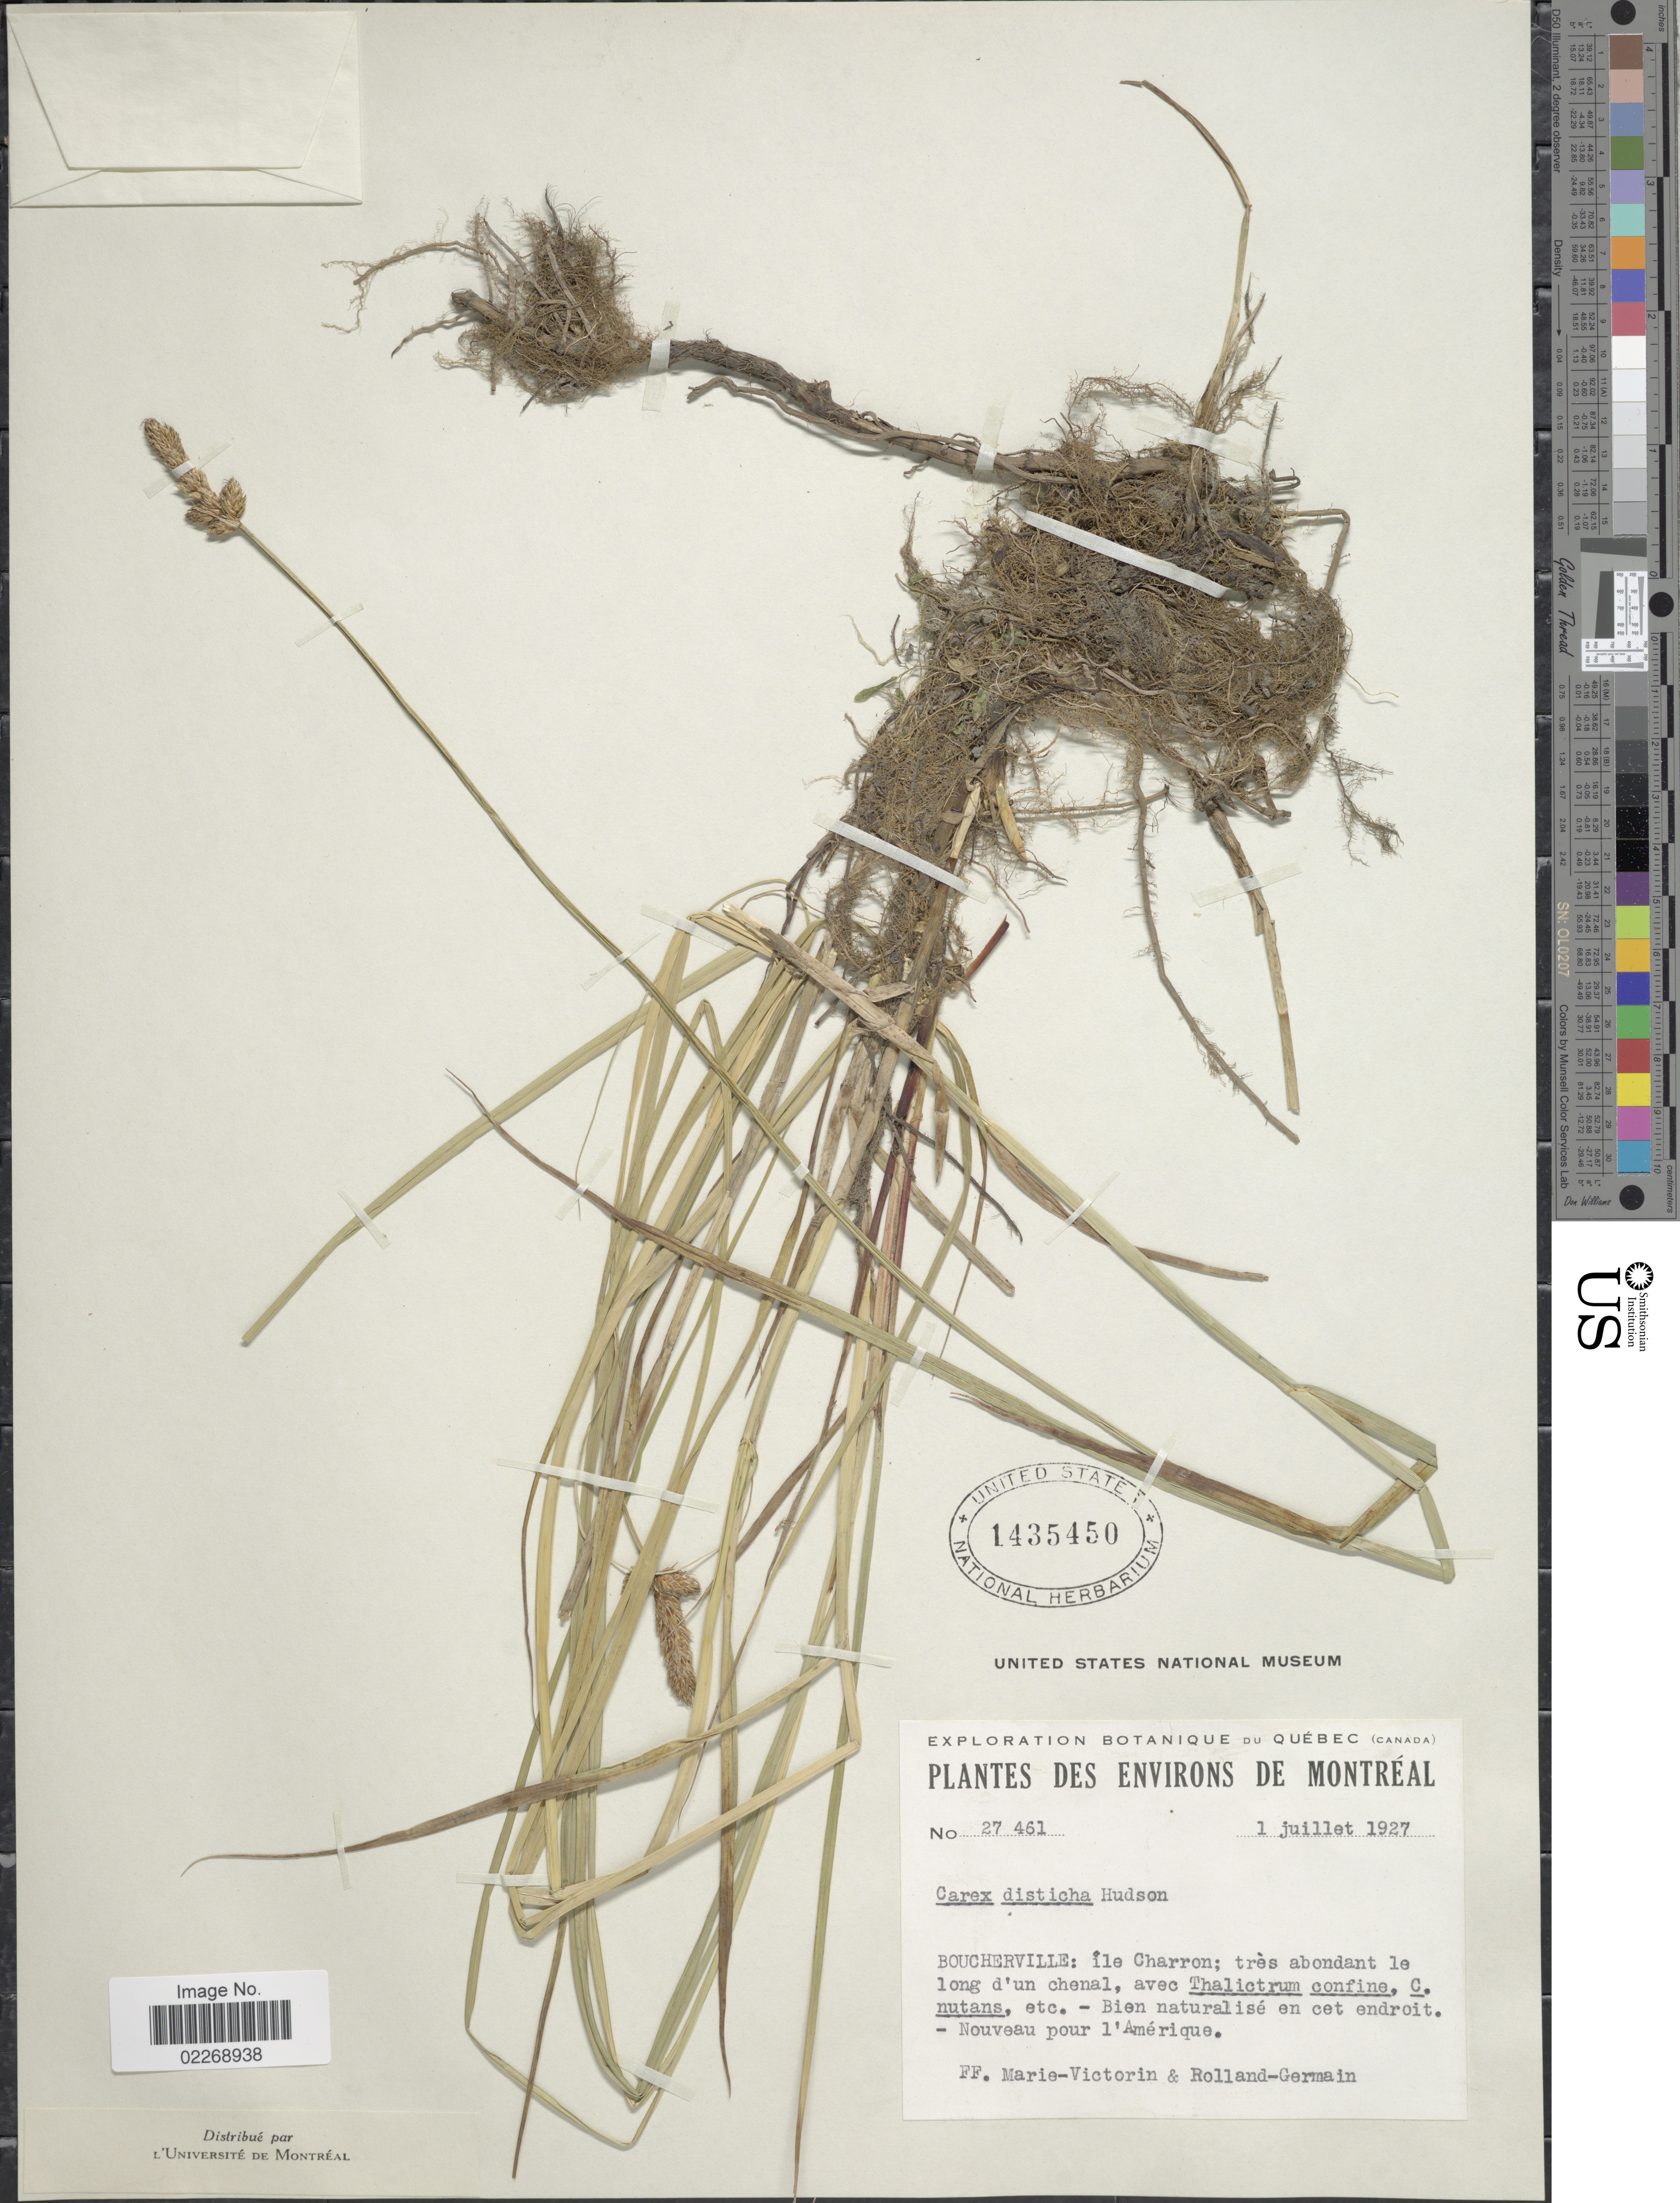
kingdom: Plantae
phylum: Tracheophyta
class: Liliopsida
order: Poales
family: Cyperaceae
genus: Carex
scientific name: Carex disticha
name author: Huds.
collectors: F. Marie-Victorin & Rolland-Germain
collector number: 27461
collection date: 1927-07-01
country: Canada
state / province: Quebec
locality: Des Environs de Montréal, Boucherville: íle Charron; très abondant le long d'un chenal, Bien naturalisé en cet endroit. - Nouveau pour l'Amérique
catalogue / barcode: US 1435450